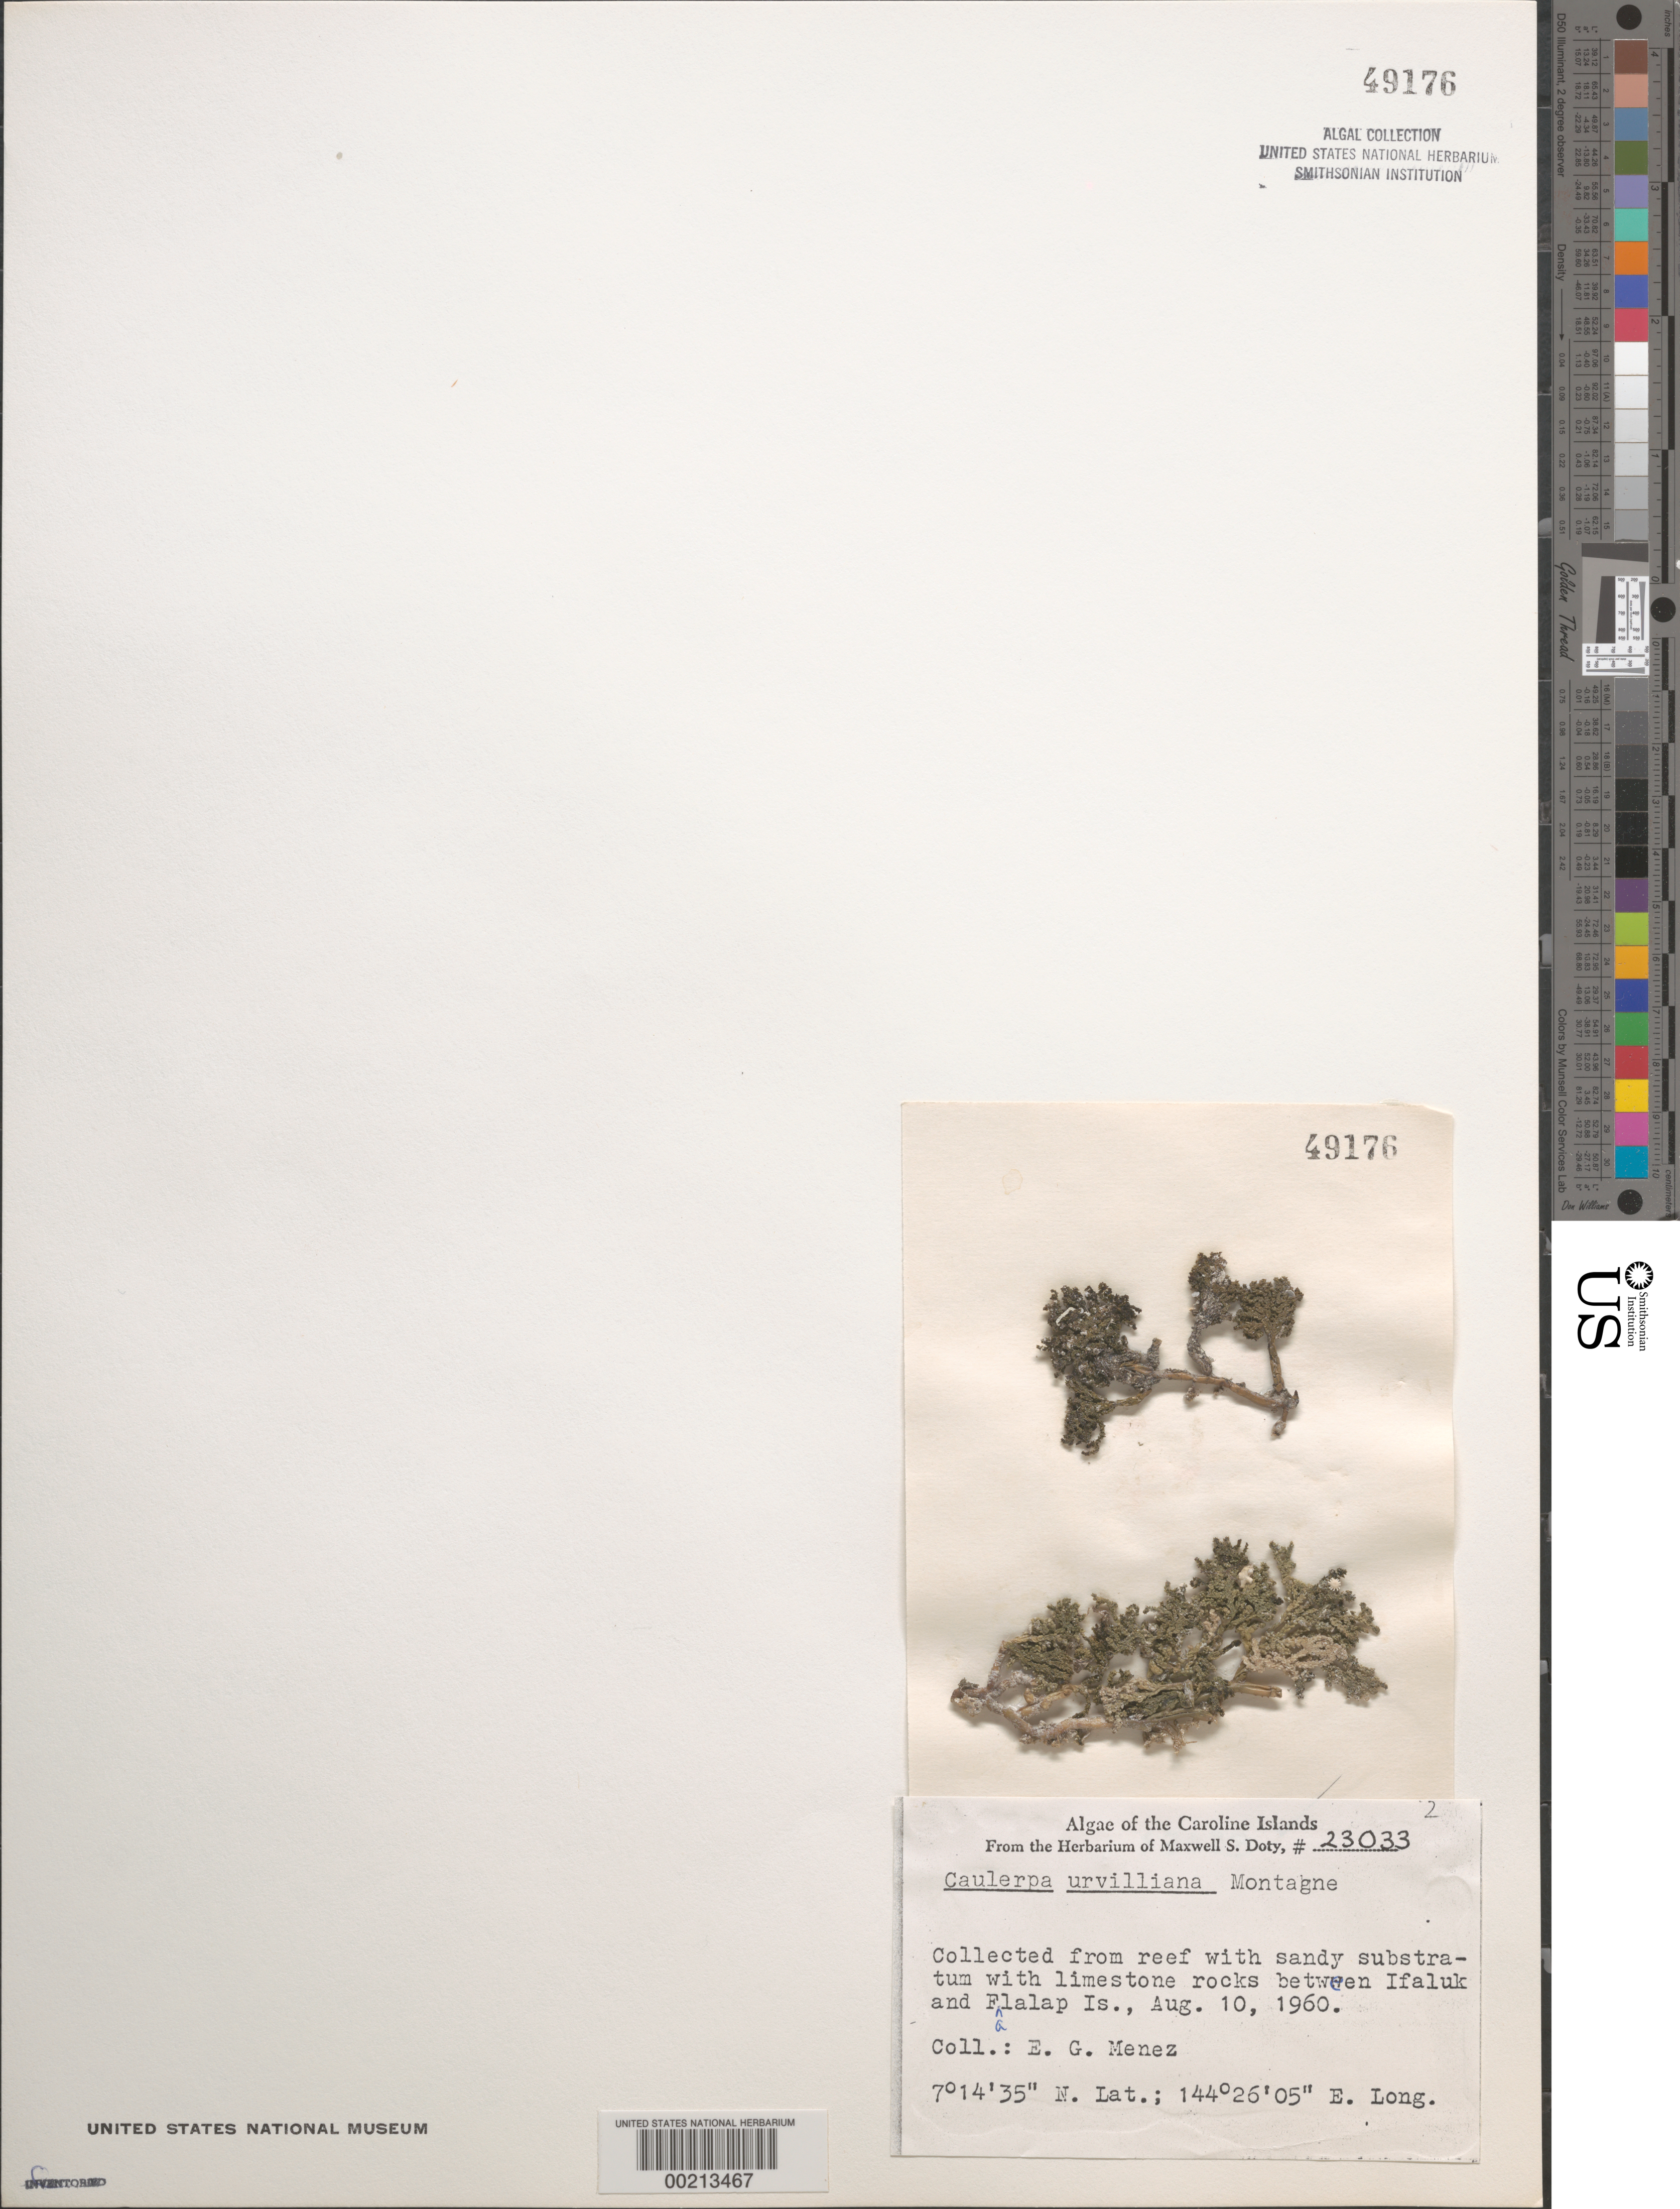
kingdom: Plantae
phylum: Chlorophyta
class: Ulvophyceae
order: Bryopsidales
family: Caulerpaceae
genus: Caulerpa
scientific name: Caulerpa urvilleana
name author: Mont.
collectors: Meñez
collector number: MSD 23033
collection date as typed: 10 Aug 1960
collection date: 1960-08-10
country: Micronesia, Federated States of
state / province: Yap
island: Ifalik (Ifaluk) Atoll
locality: Between Ifalik Islet and Falalap Islet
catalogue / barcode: US 49176